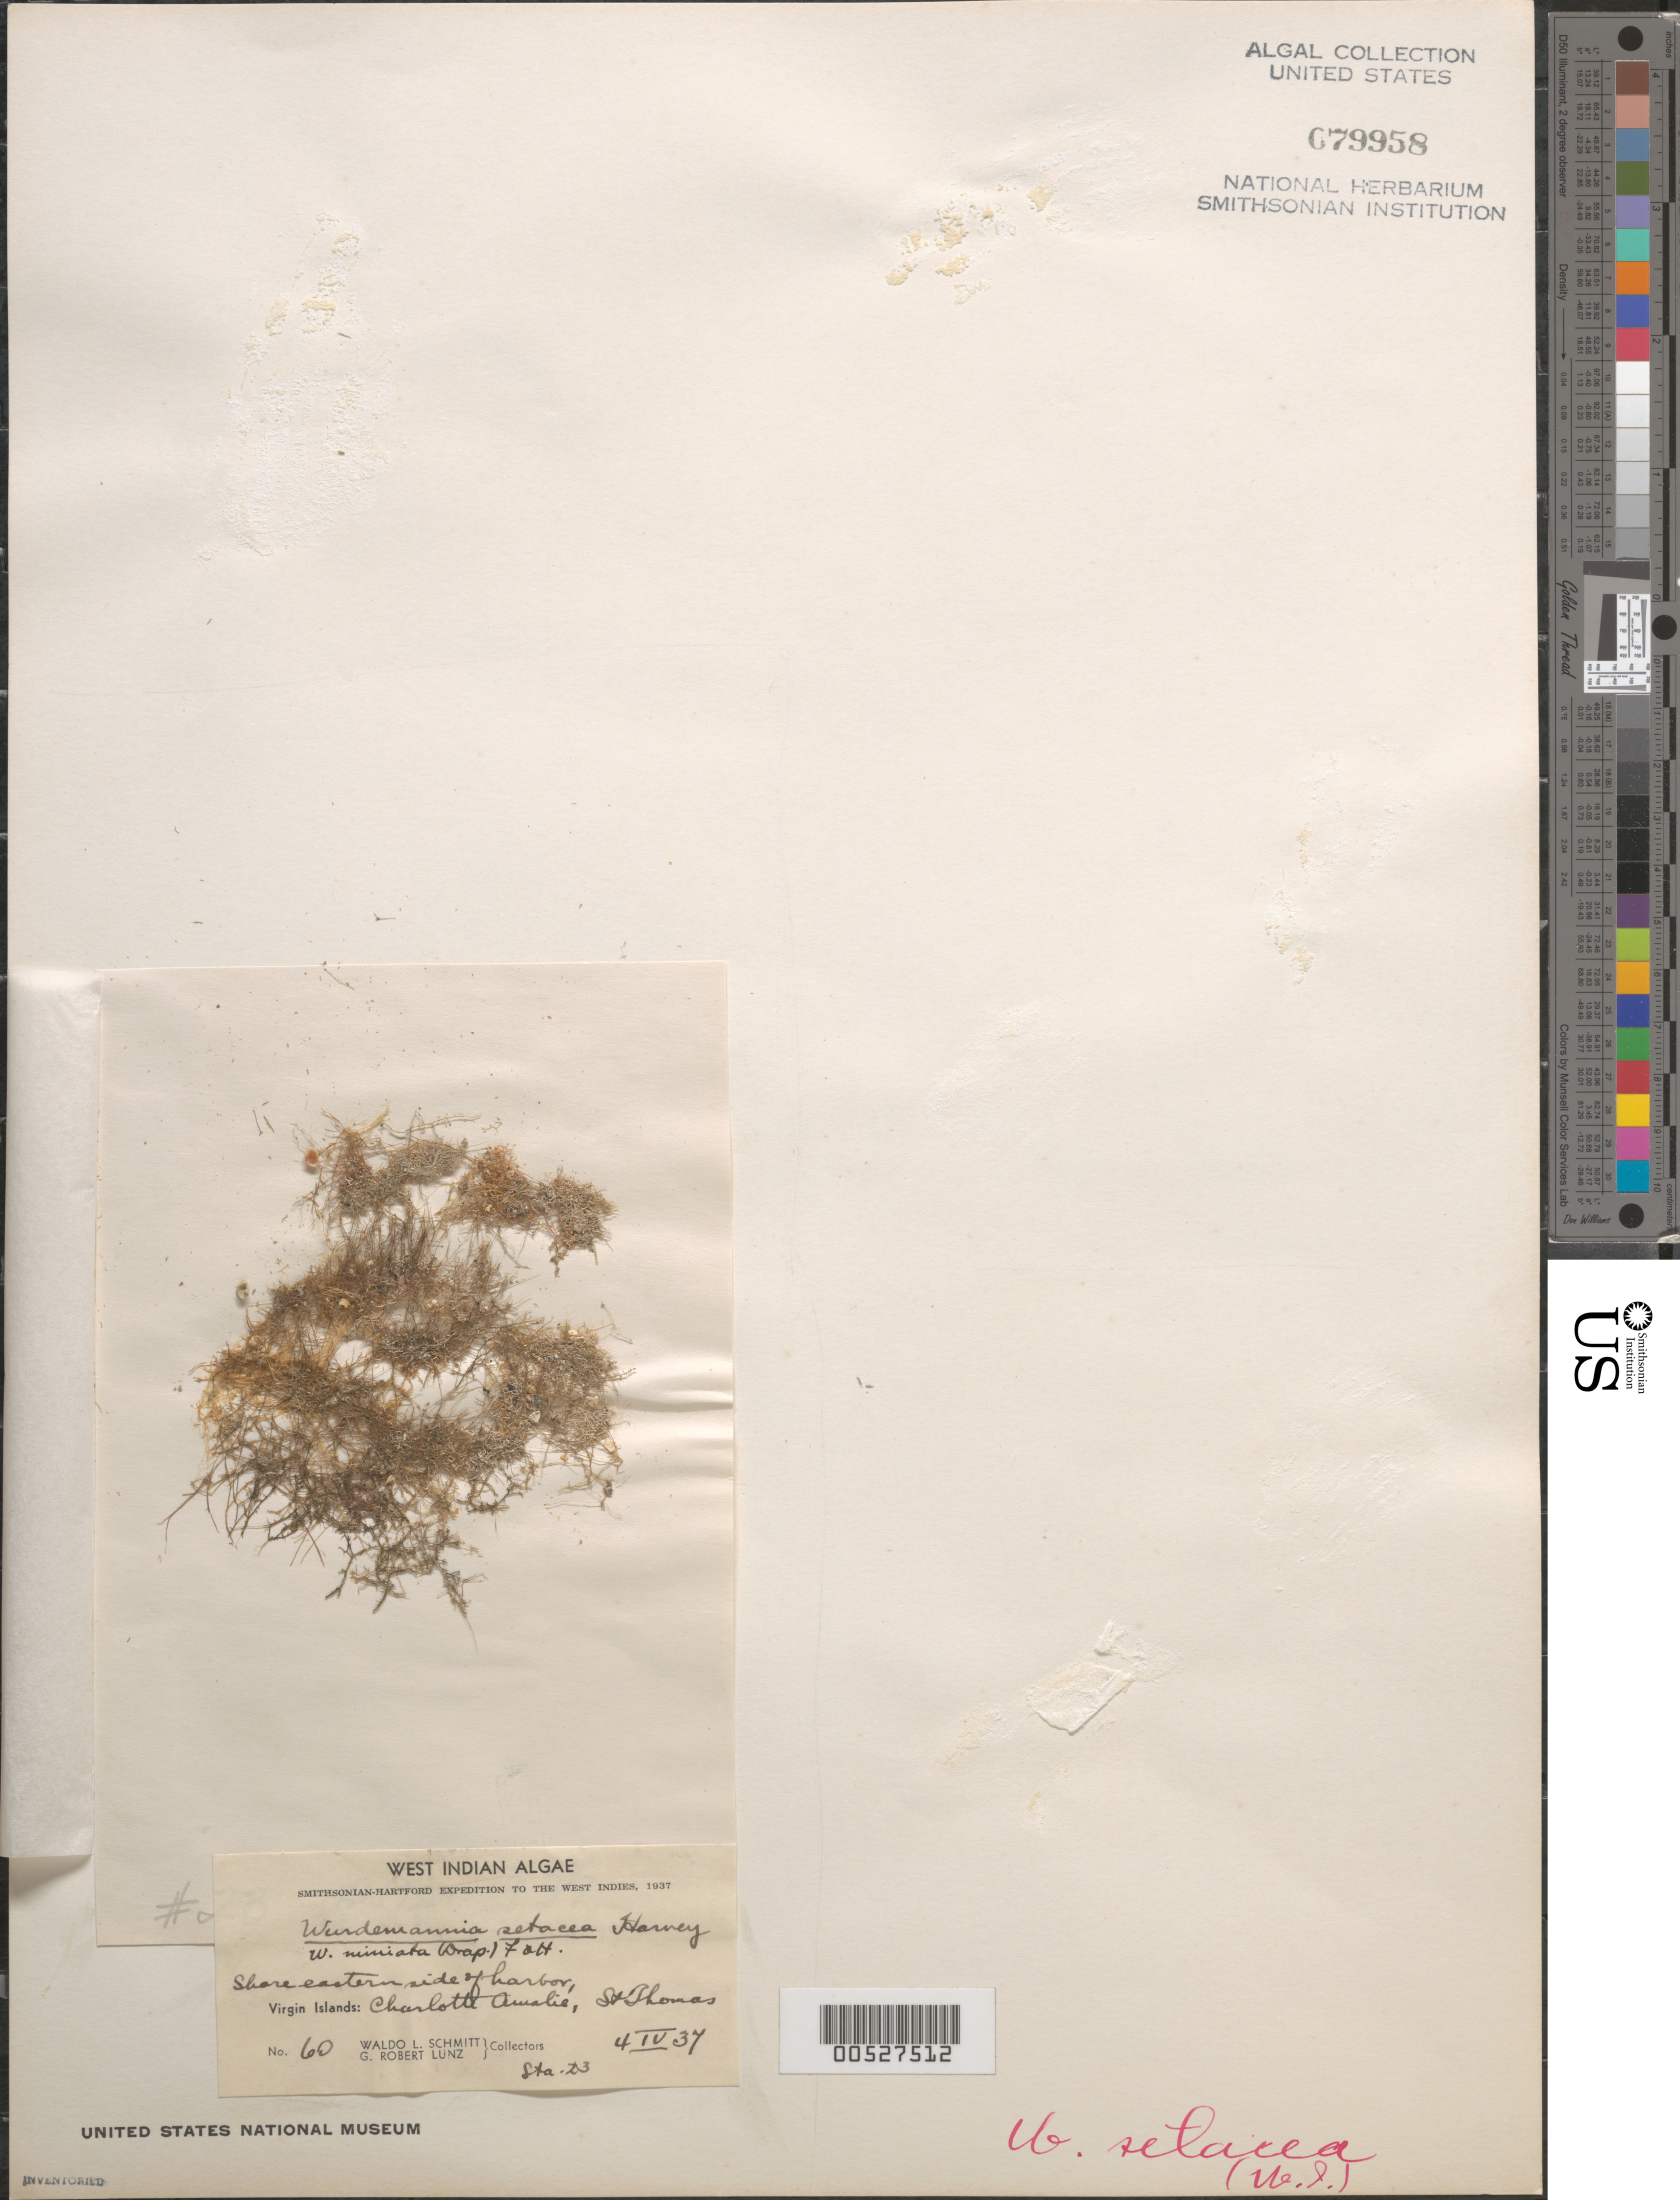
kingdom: Plantae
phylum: Rhodophyta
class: Florideophyceae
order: Gigartinales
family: Solieriaceae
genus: Wurdemannia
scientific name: Wurdemannia miniata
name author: (Spreng.) Feldmann & G. Hamel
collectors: W. L. Schmitt & G. Lunz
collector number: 60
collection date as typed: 04 Apr 1937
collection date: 1937-04-04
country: U.S. Virgin Islands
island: St. Thomas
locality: Charlotte Amalie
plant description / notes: Smithsonian-Hartford Expedition to the West Indies, 1937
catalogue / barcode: US 79958